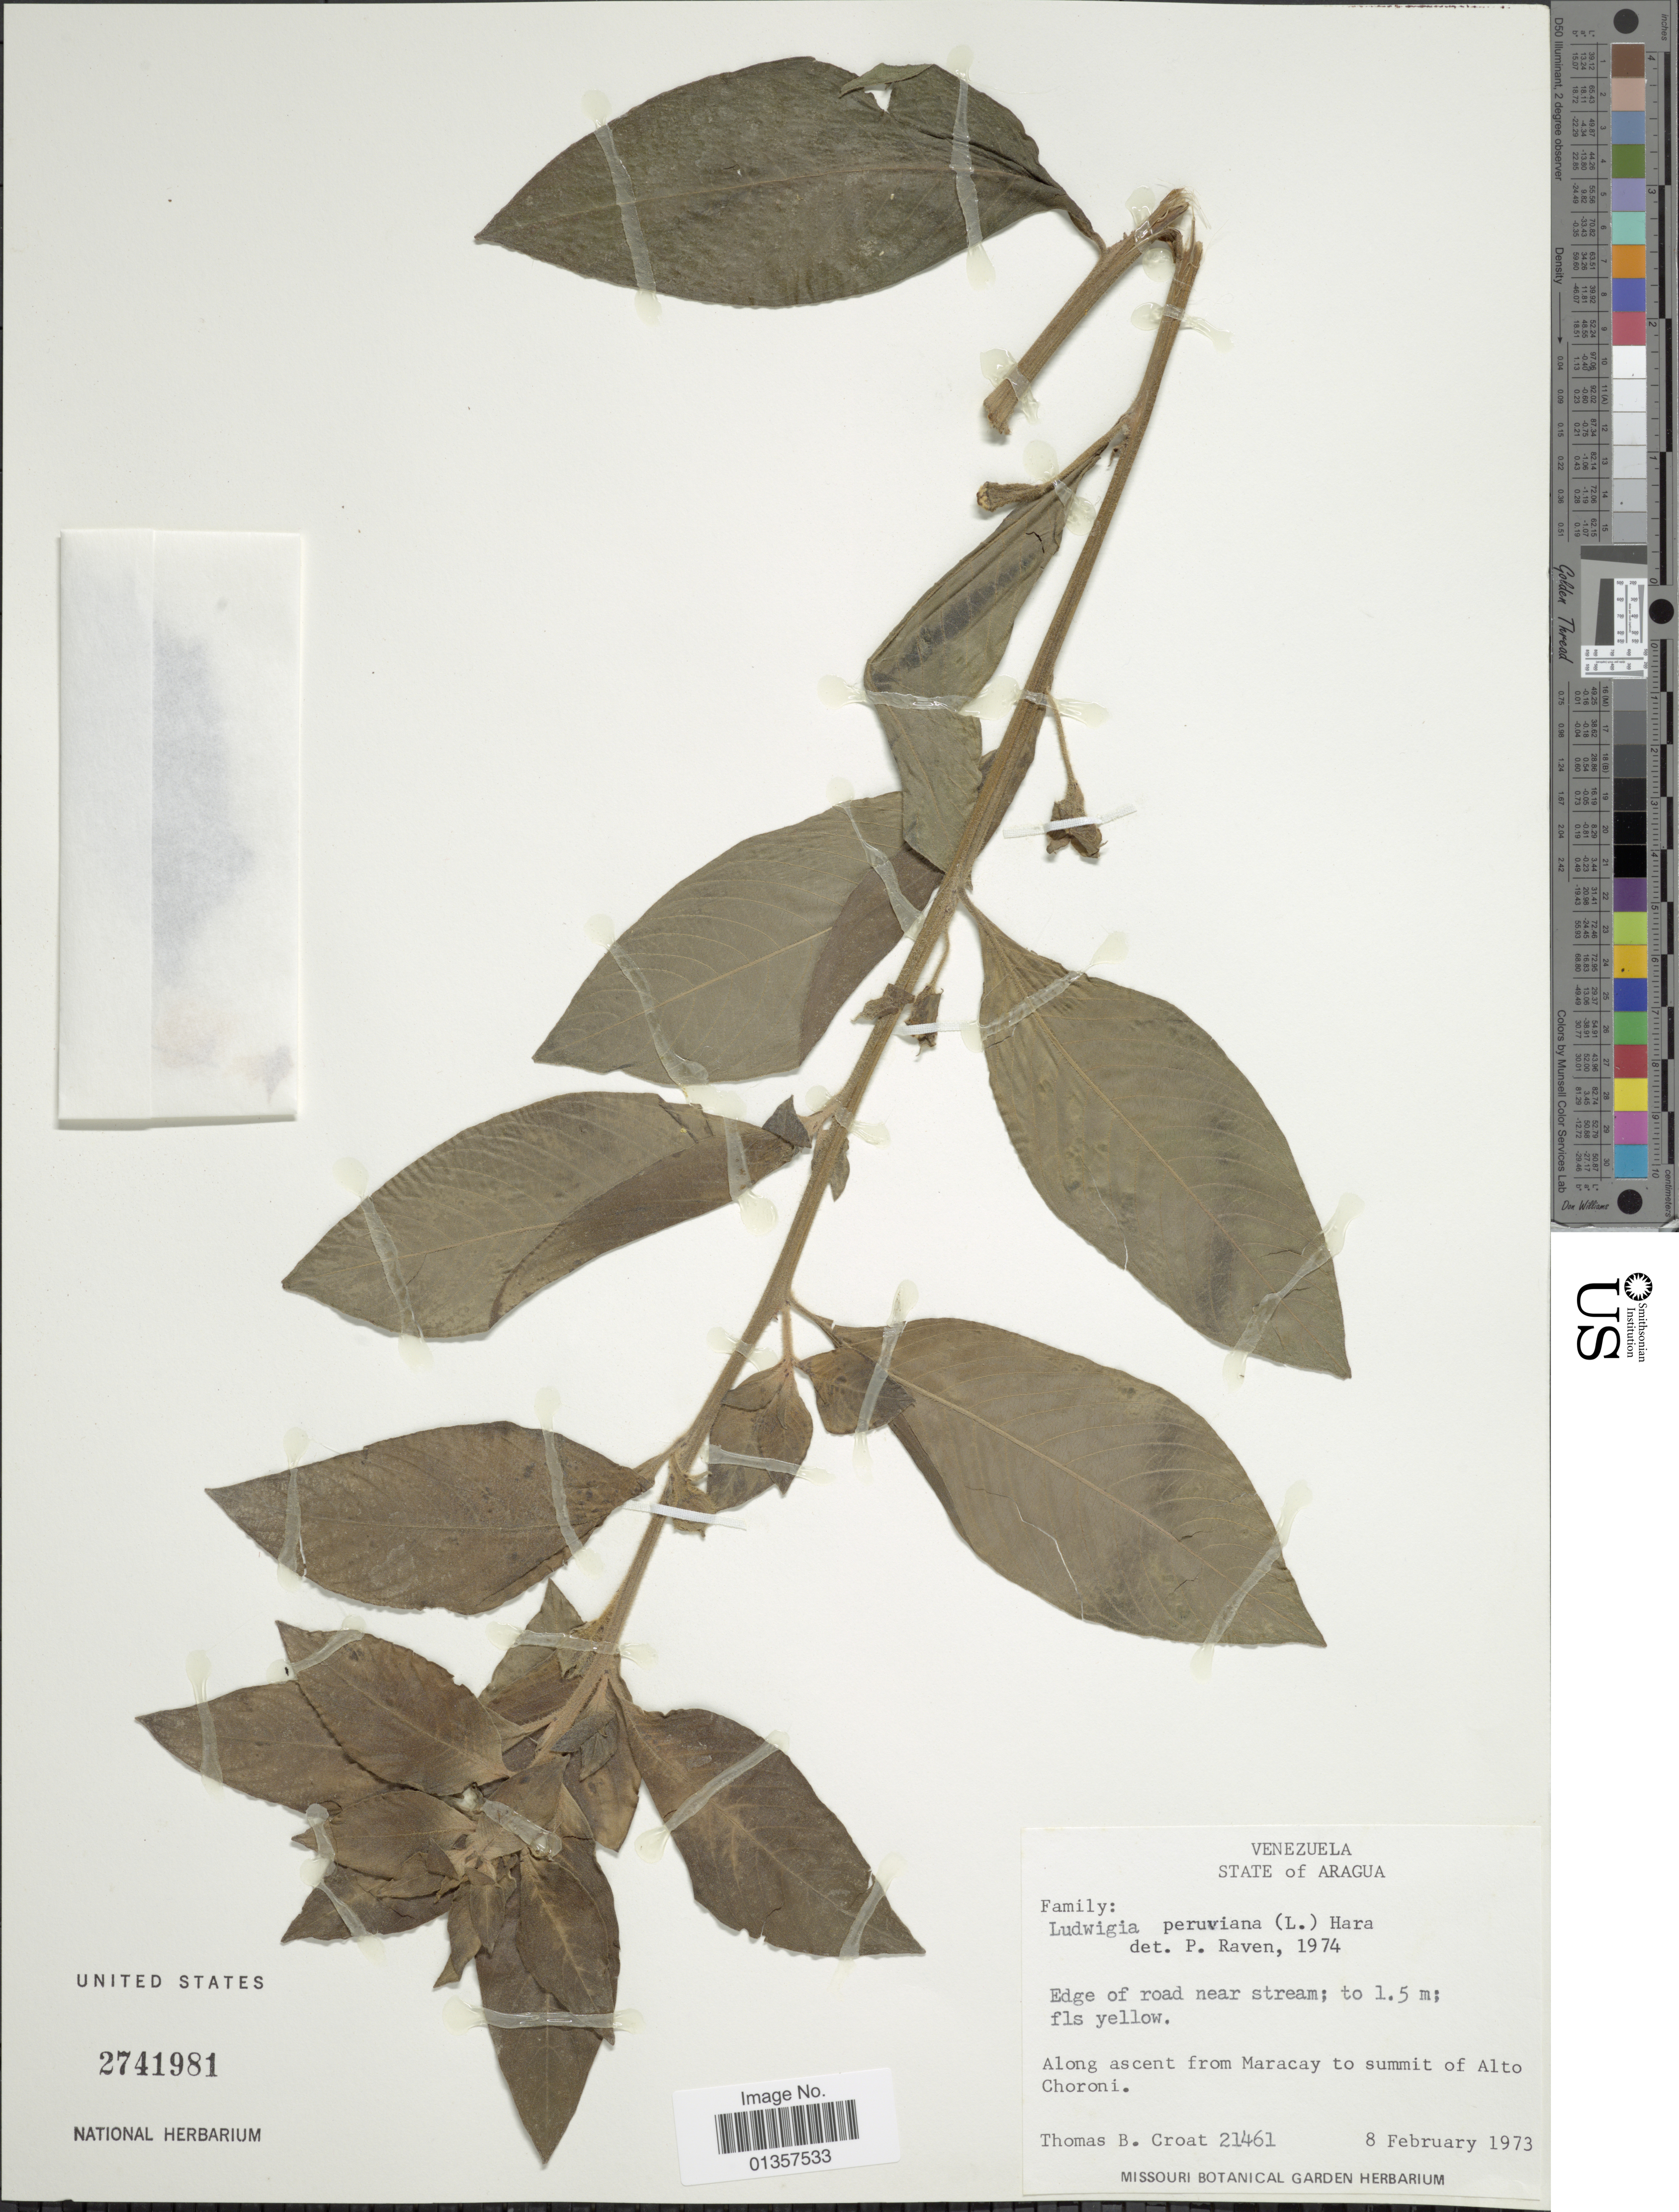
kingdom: Plantae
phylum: Tracheophyta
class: Magnoliopsida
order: Myrtales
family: Onagraceae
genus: Ludwigia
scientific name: Ludwigia peruviana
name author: (L.) H. Hara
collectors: T. B. Croat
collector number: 21461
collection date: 1973-02-08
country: Venezuela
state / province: Aragua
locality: Along ascent from Macaray to summit of Alto Choroni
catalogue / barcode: US 2741981